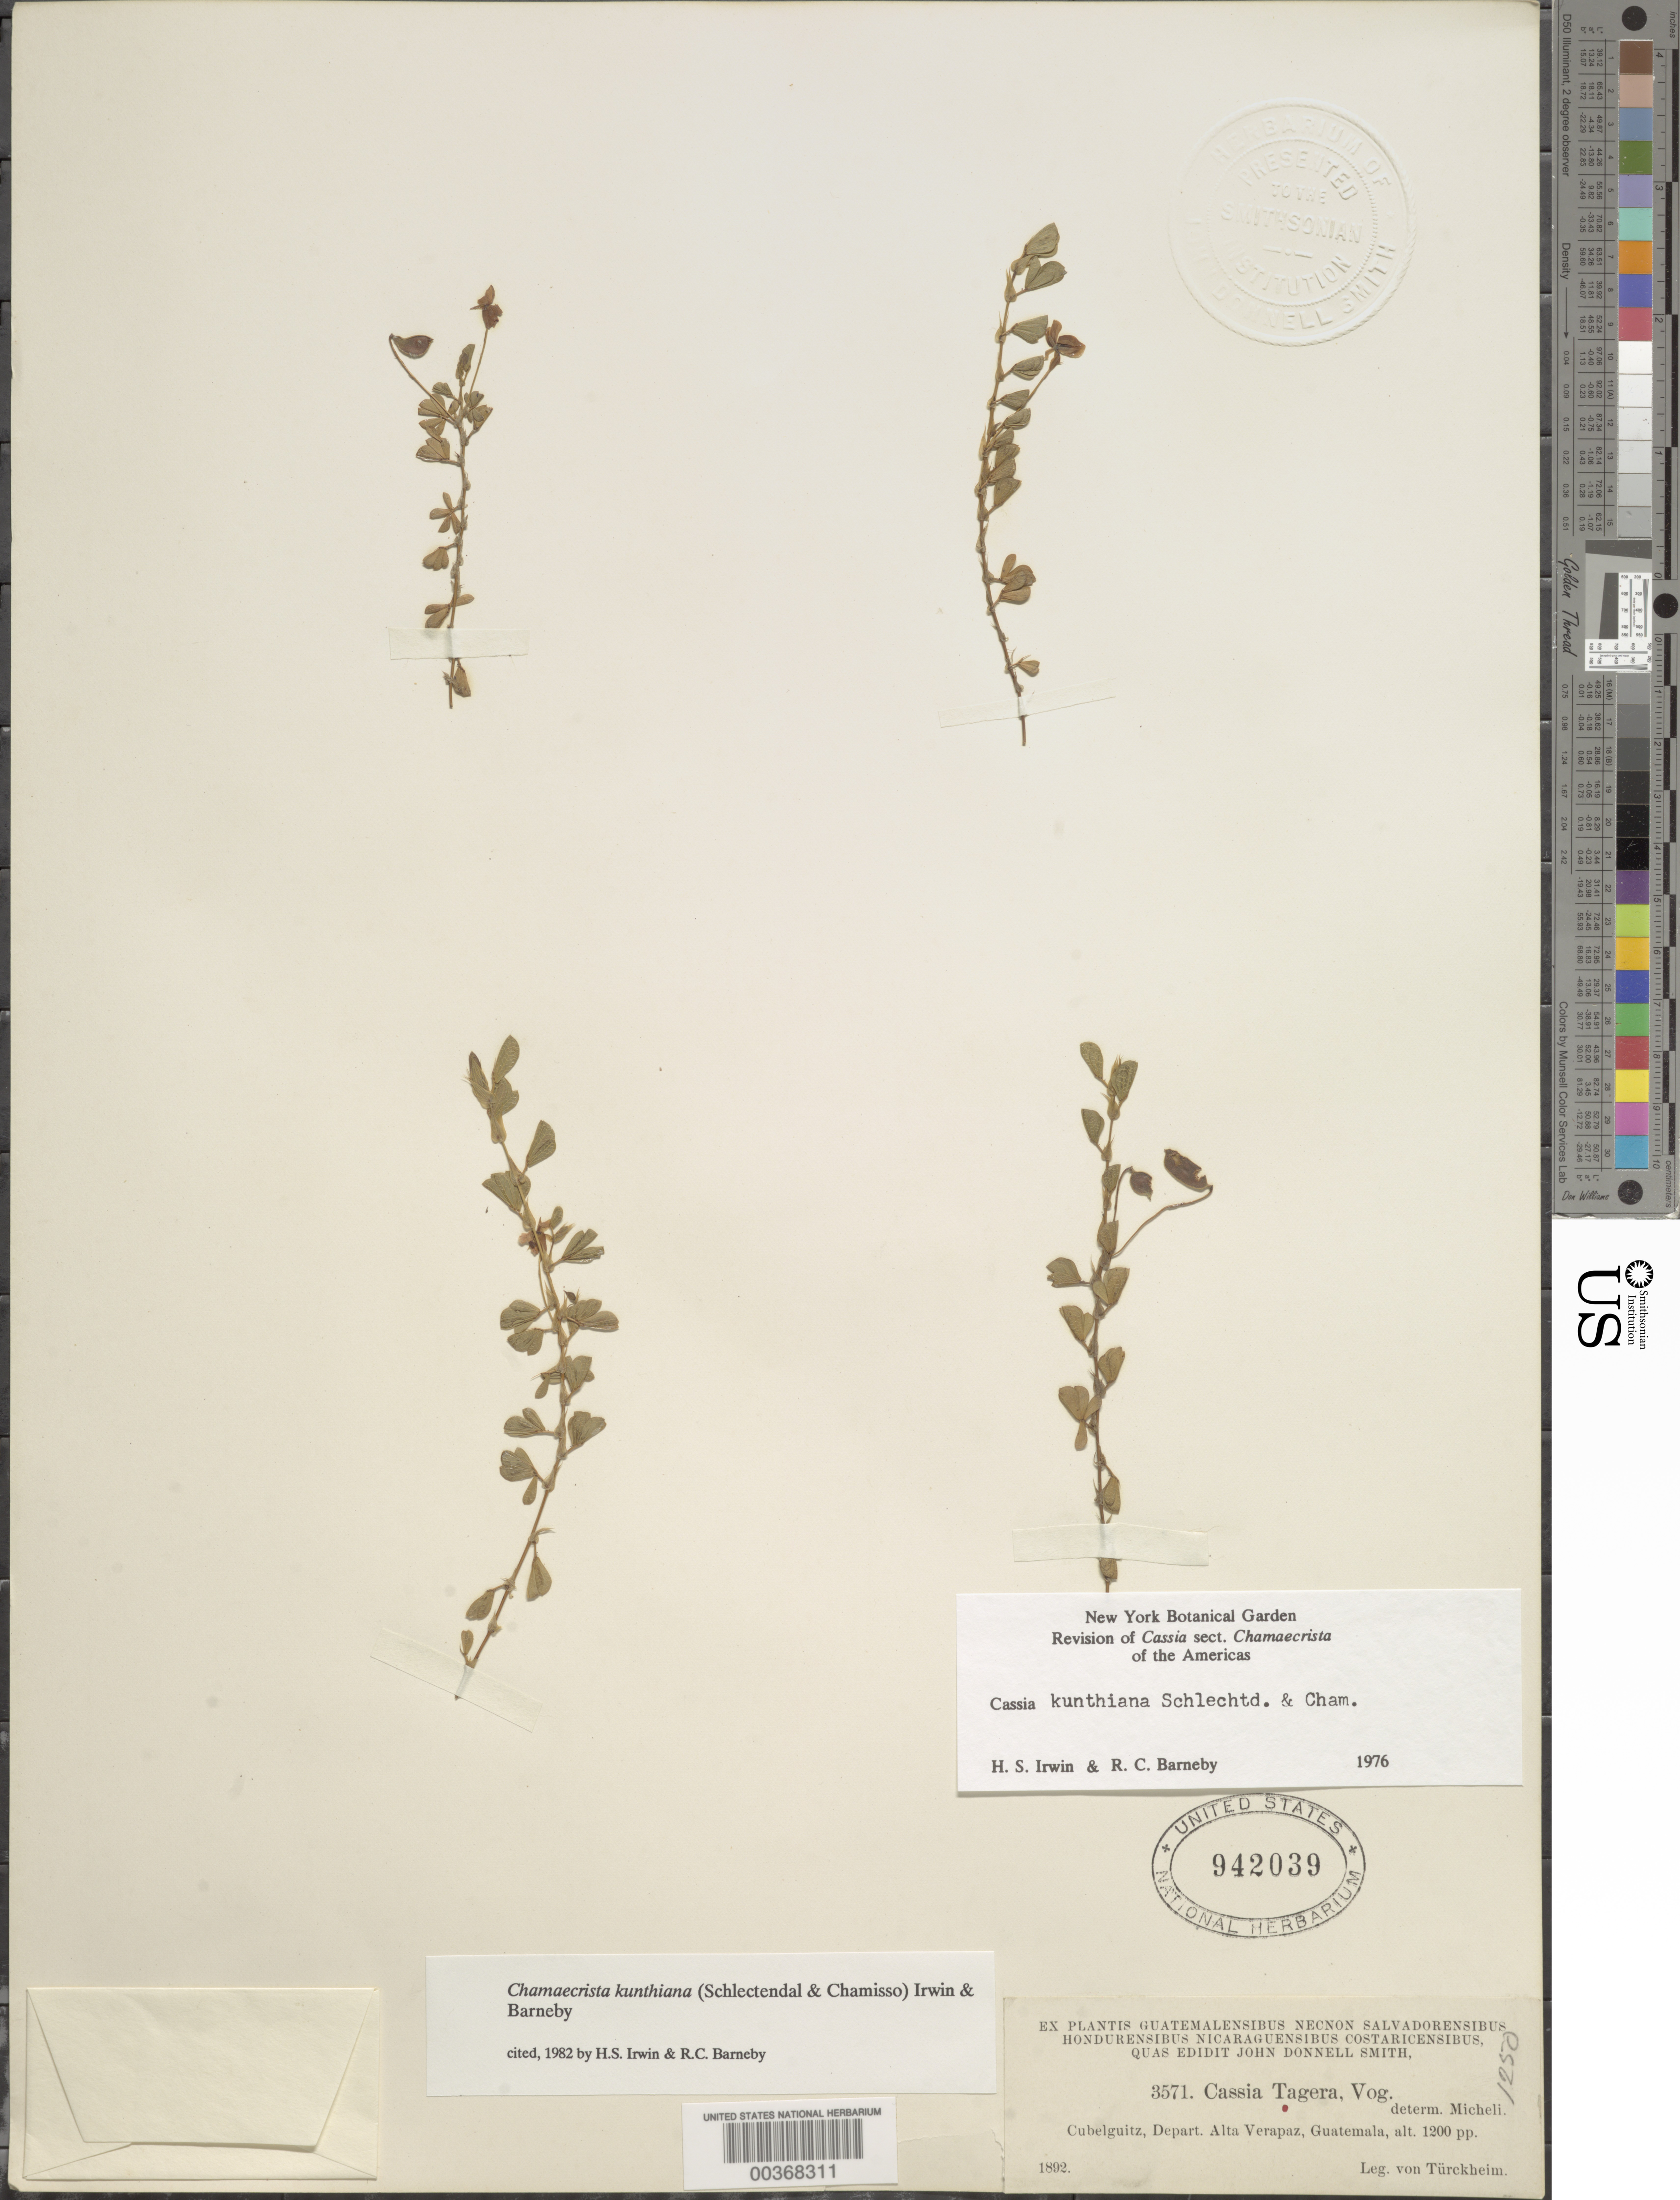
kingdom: Plantae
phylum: Tracheophyta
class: Magnoliopsida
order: Fabales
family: Fabaceae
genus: Chamaecrista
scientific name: Chamaecrista kunthiana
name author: (Schltdl. & Cham.) H.S. Irwin & Barneby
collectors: H. von Türckheim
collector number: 3571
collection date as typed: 1892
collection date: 1892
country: Guatemala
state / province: Alta Verapaz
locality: Cubilquitz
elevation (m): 366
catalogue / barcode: US 942039